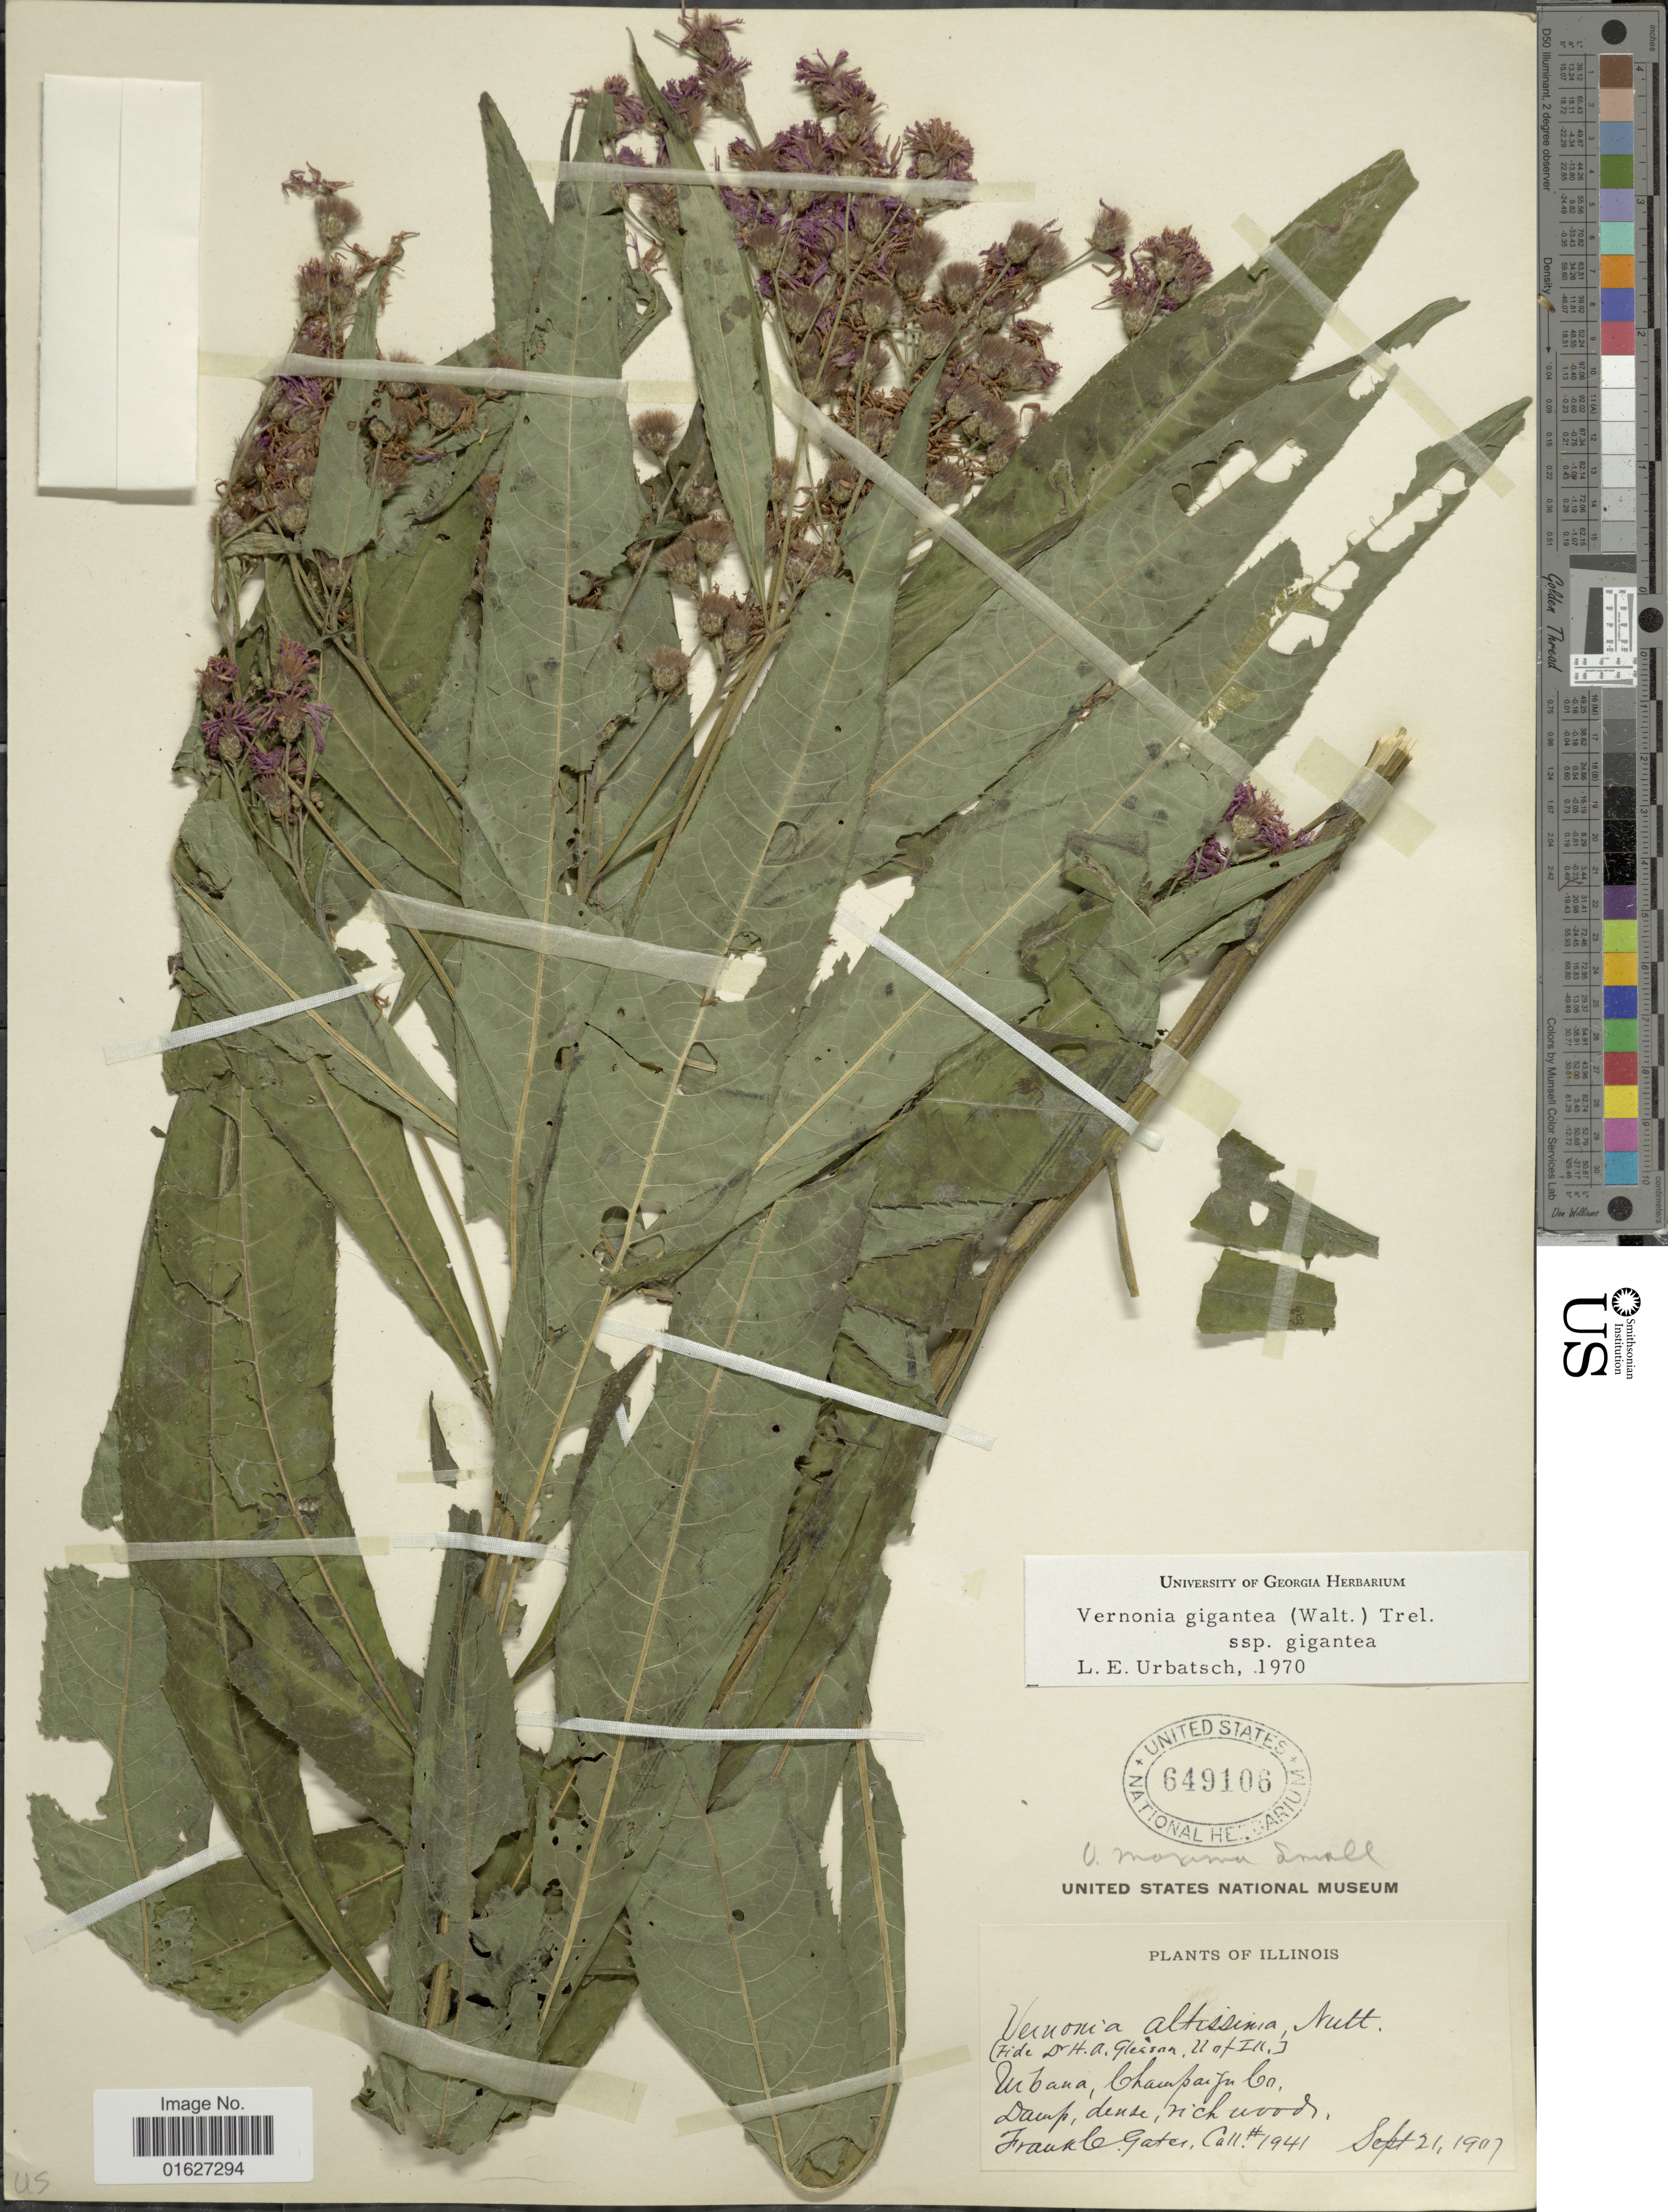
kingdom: Plantae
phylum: Tracheophyta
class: Magnoliopsida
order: Asterales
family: Asteraceae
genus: Vernonia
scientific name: Vernonia gigantea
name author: (Walter) Trel.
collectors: F. C. Gates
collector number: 1941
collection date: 1907-09-21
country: United States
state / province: Illinois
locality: Illinois. Cubana, Champaing Co. Damp, dense, rich woods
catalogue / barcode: US 649106